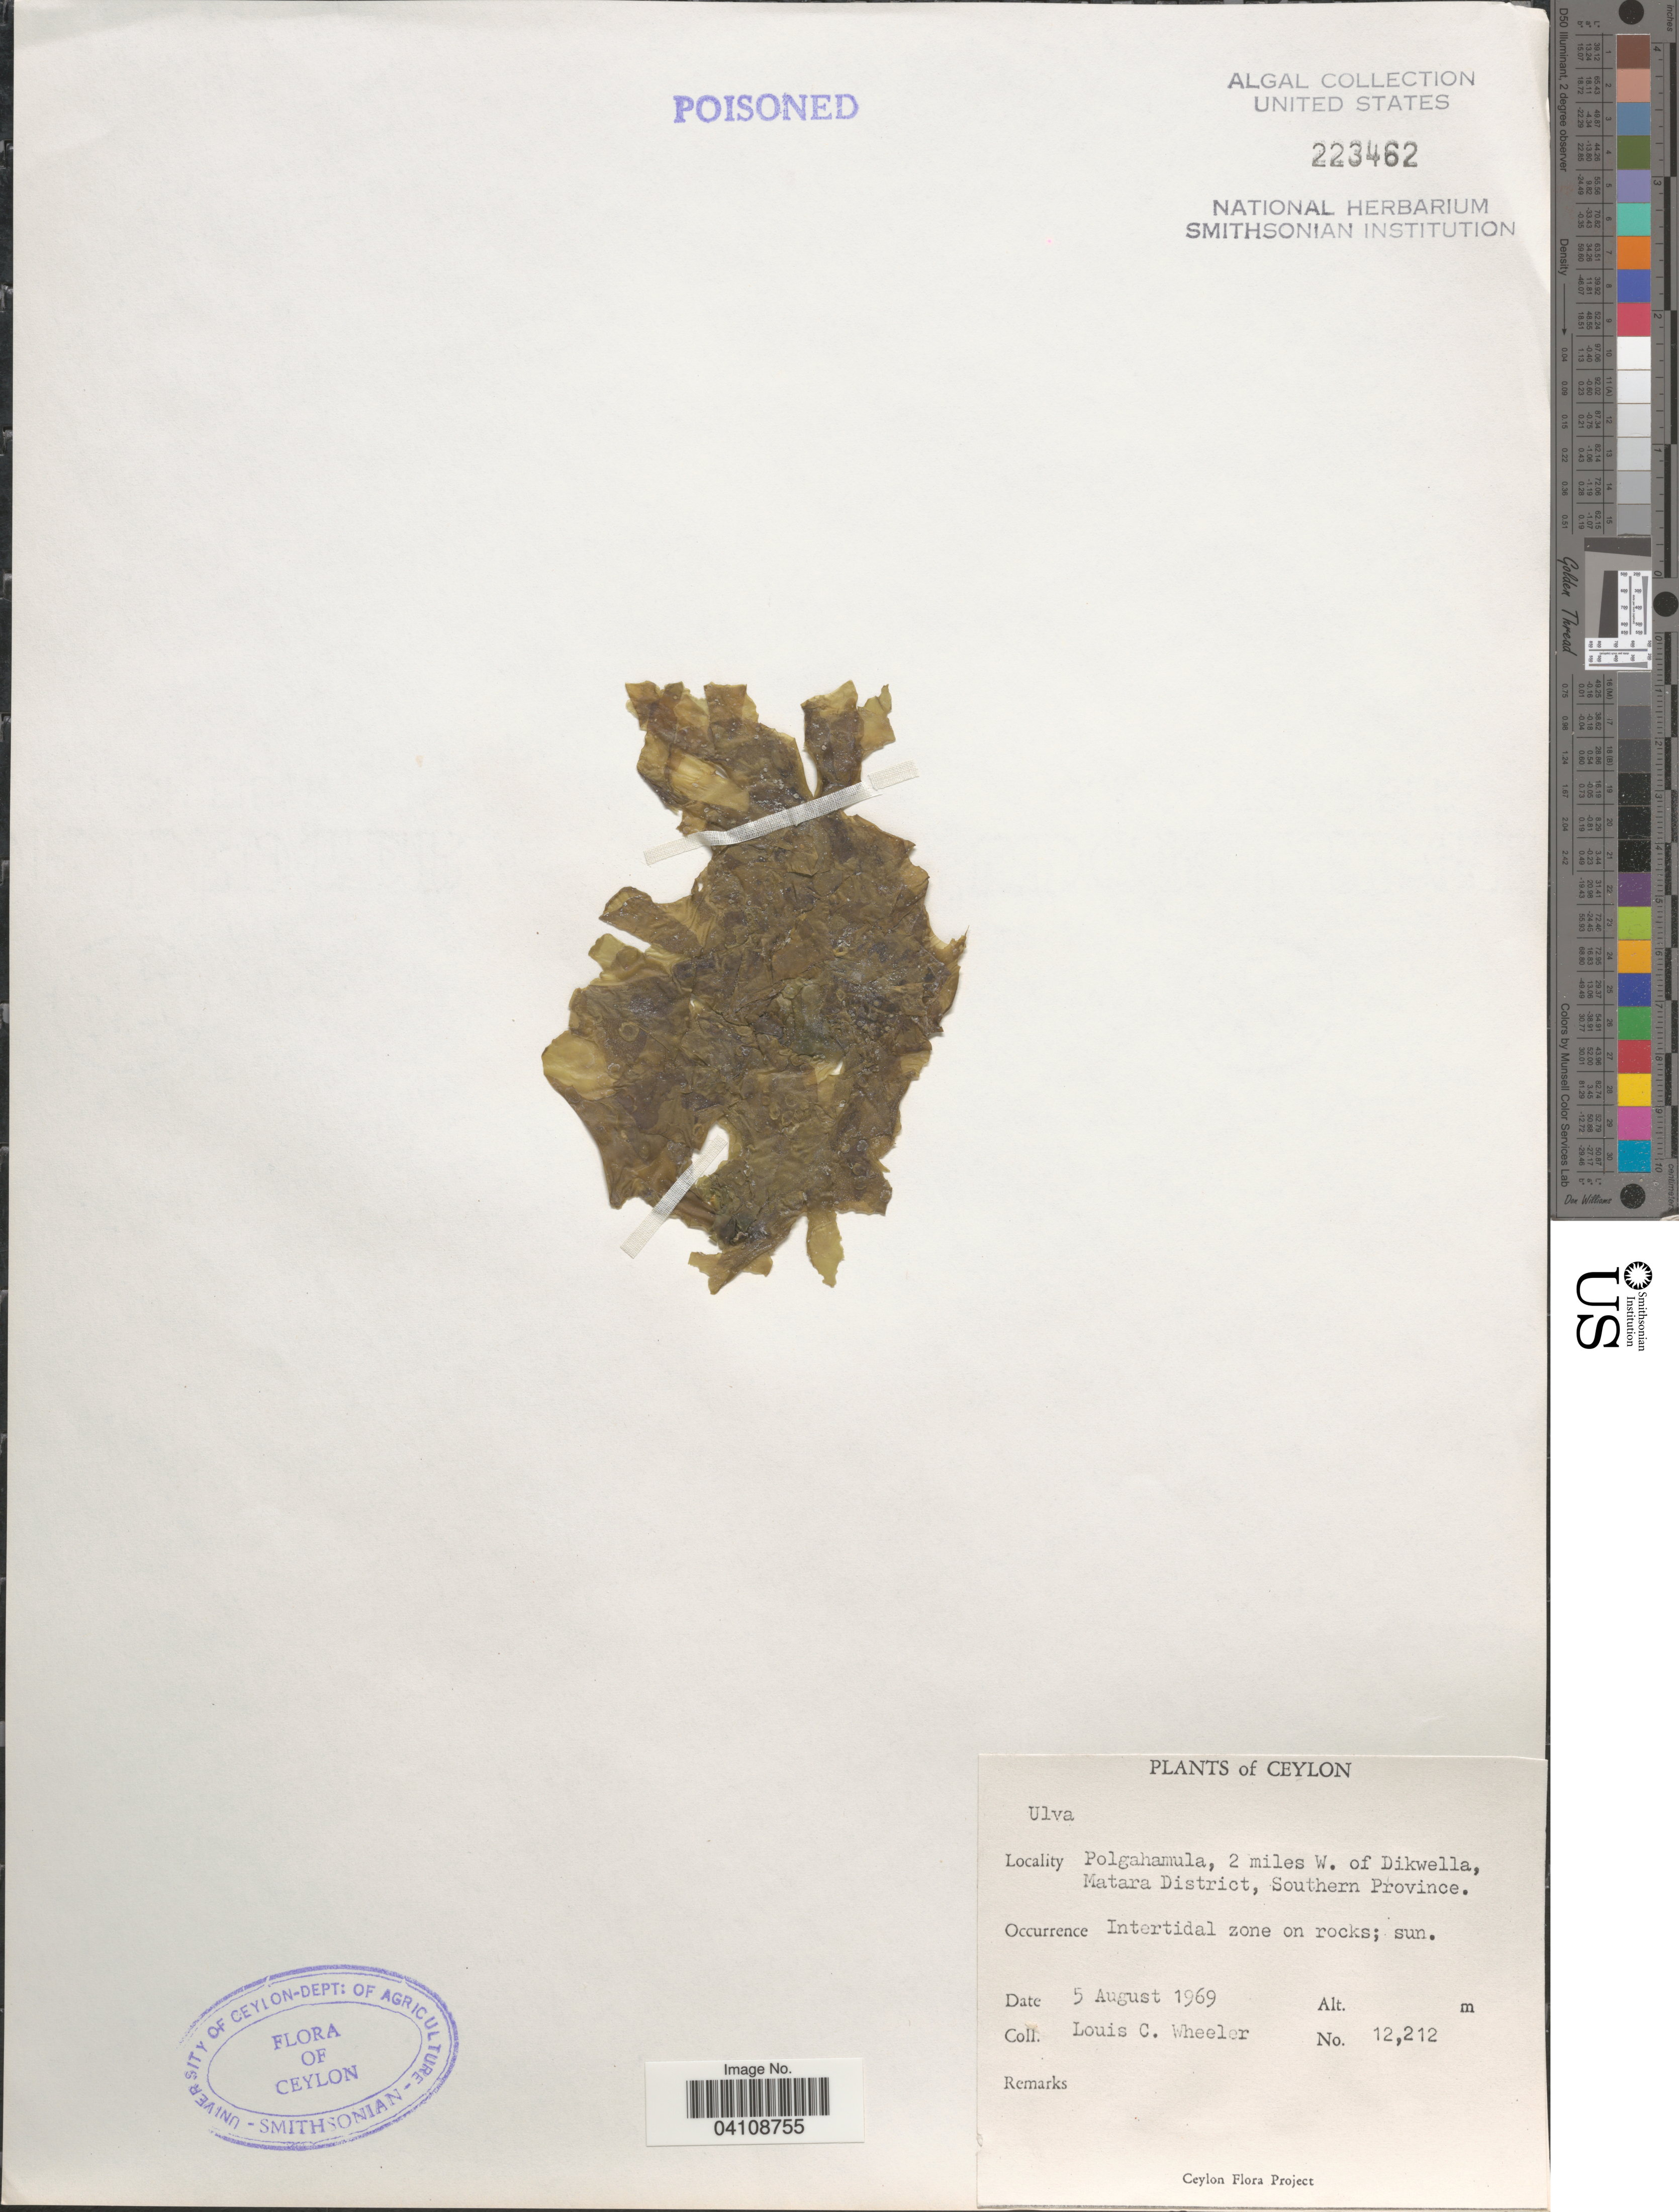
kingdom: Plantae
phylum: Chlorophyta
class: Ulvophyceae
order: Ulvales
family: Ulvaceae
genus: Ulva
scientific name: Ulva sp.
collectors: L. C. Wheeler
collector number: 12212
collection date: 1969-08-05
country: Sri Lanka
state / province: Southern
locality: Polgahamula, 2 miles W. of Dikwella, Matara District.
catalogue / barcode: US 223462